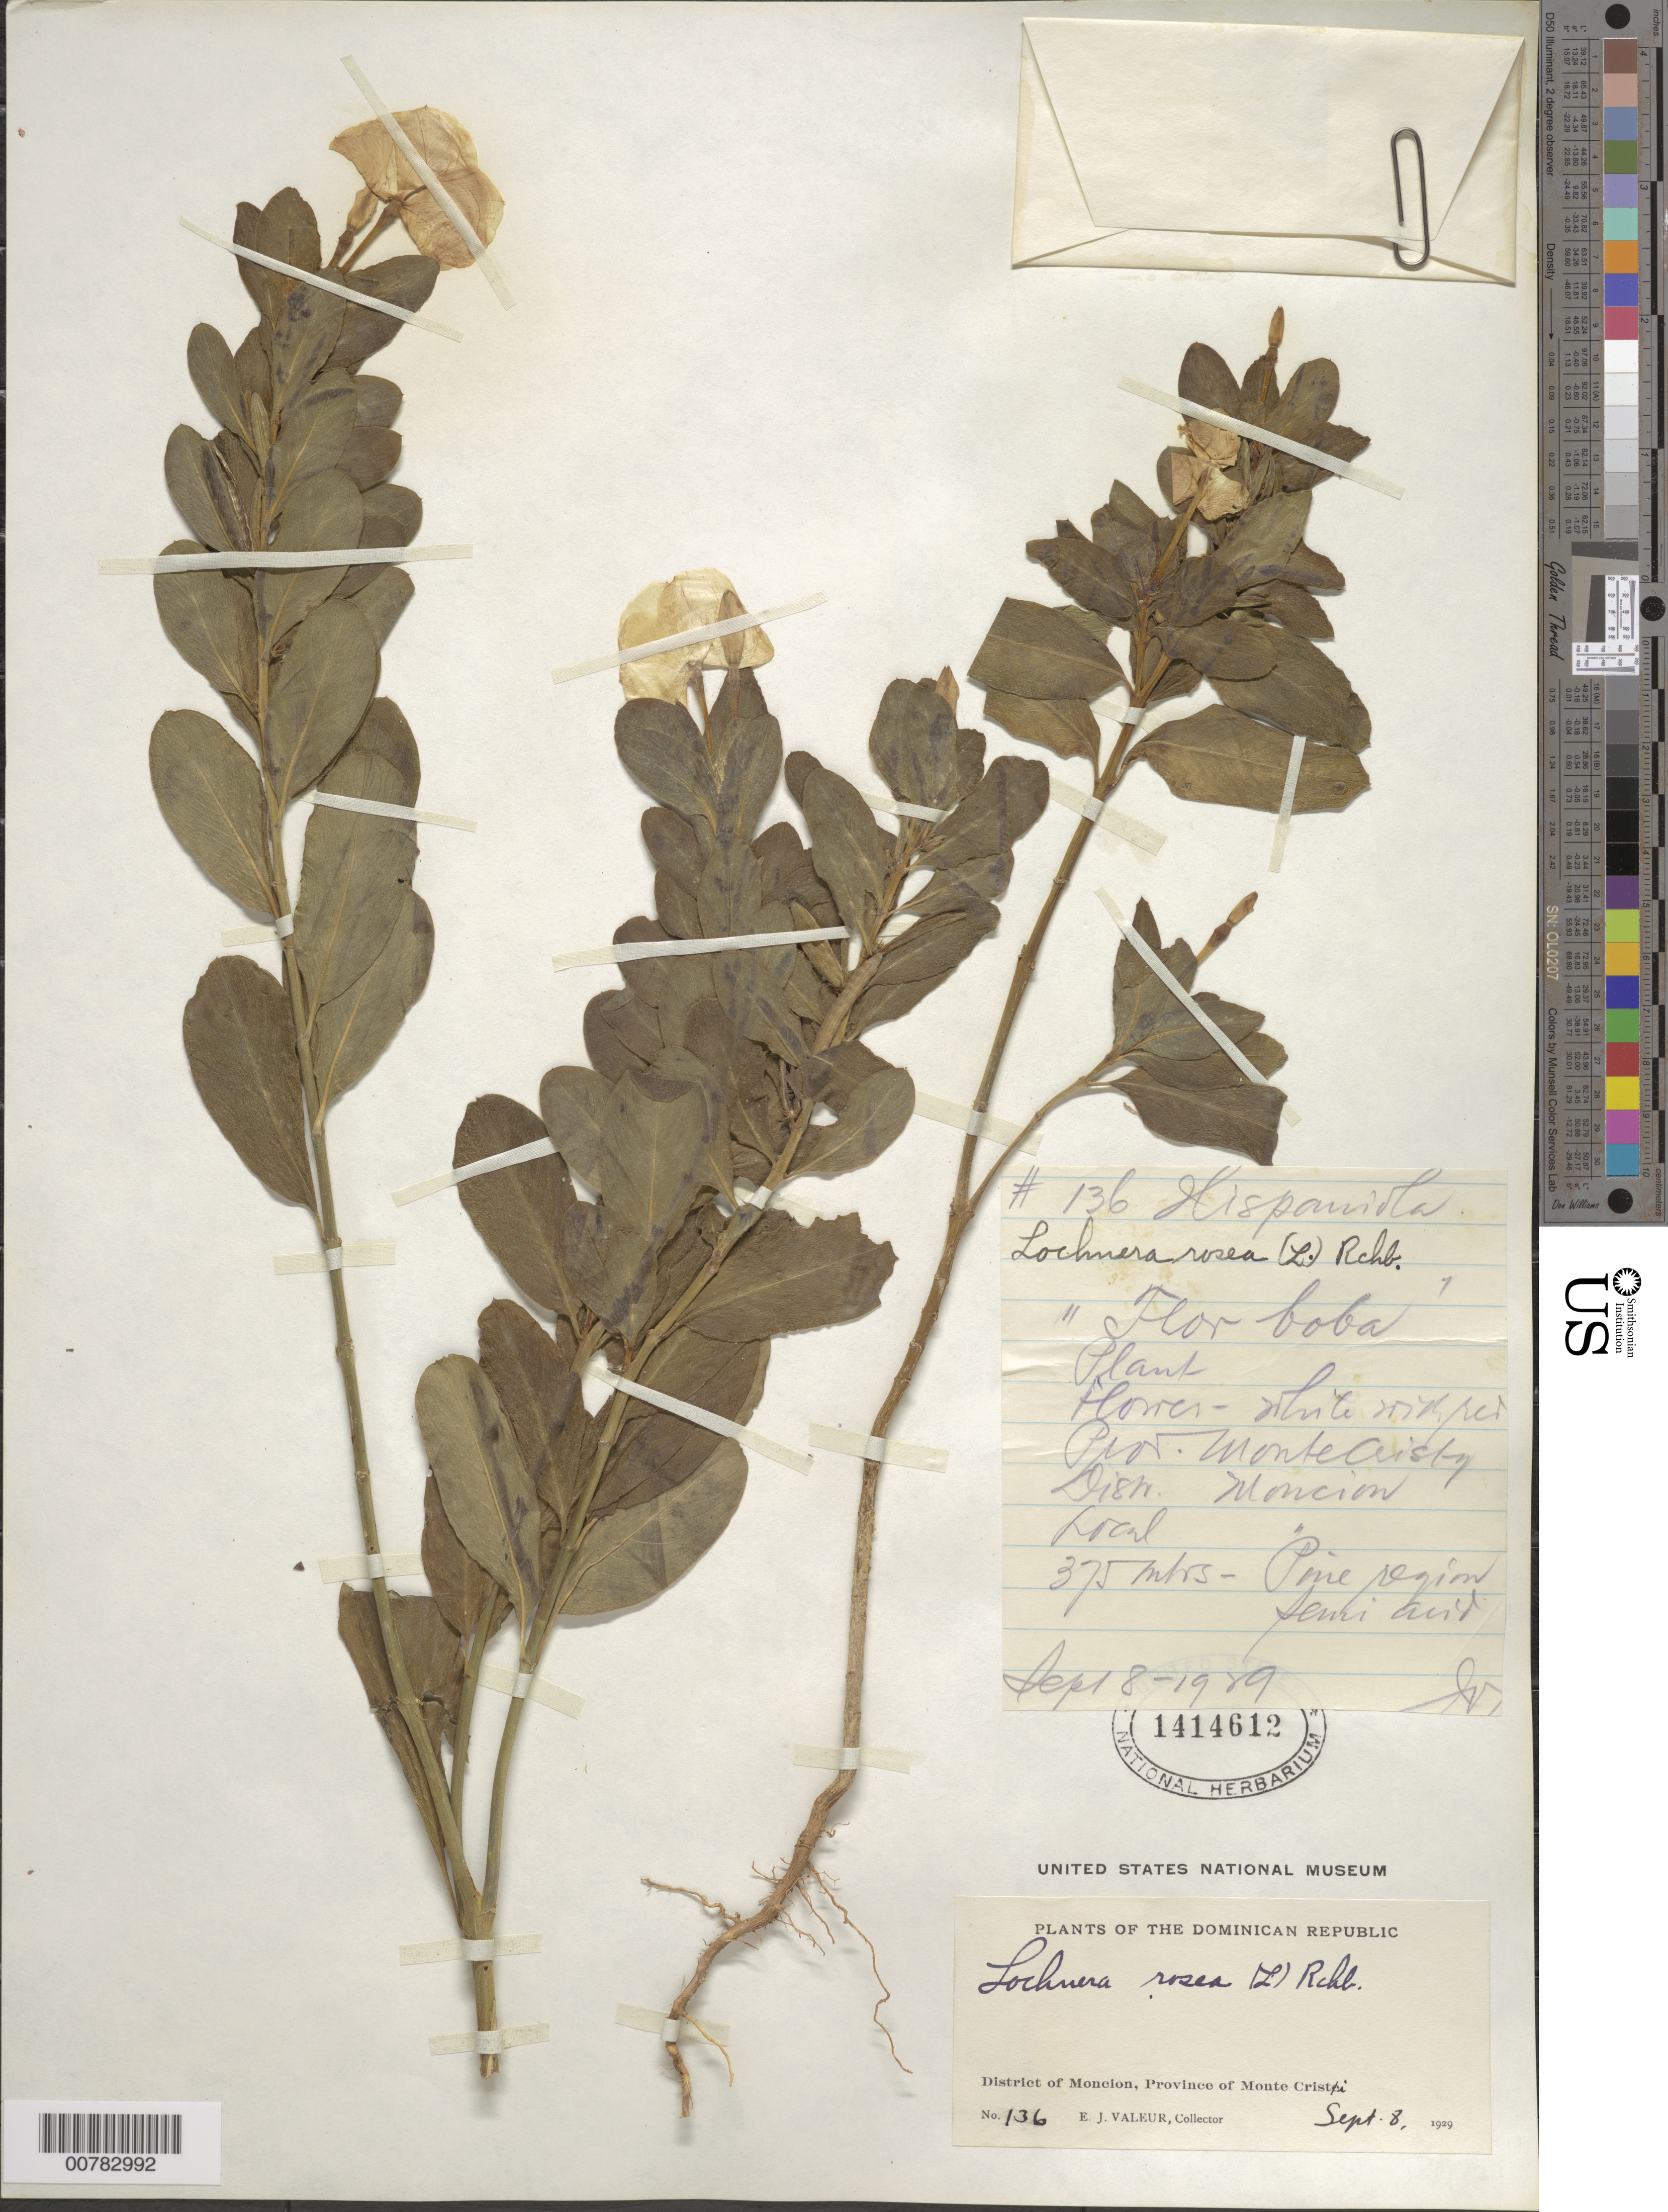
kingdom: Plantae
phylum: Tracheophyta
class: Magnoliopsida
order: Gentianales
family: Apocynaceae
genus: Catharanthus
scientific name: Catharanthus roseus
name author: (L.) G. Don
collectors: E. Valeur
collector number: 136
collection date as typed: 08 Sep 1929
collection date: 1929-09-08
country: Dominican Republic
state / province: Monte Cristi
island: Hispaniola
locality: Monción.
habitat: Pine region, semi arid.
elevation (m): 375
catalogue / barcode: US 1414612